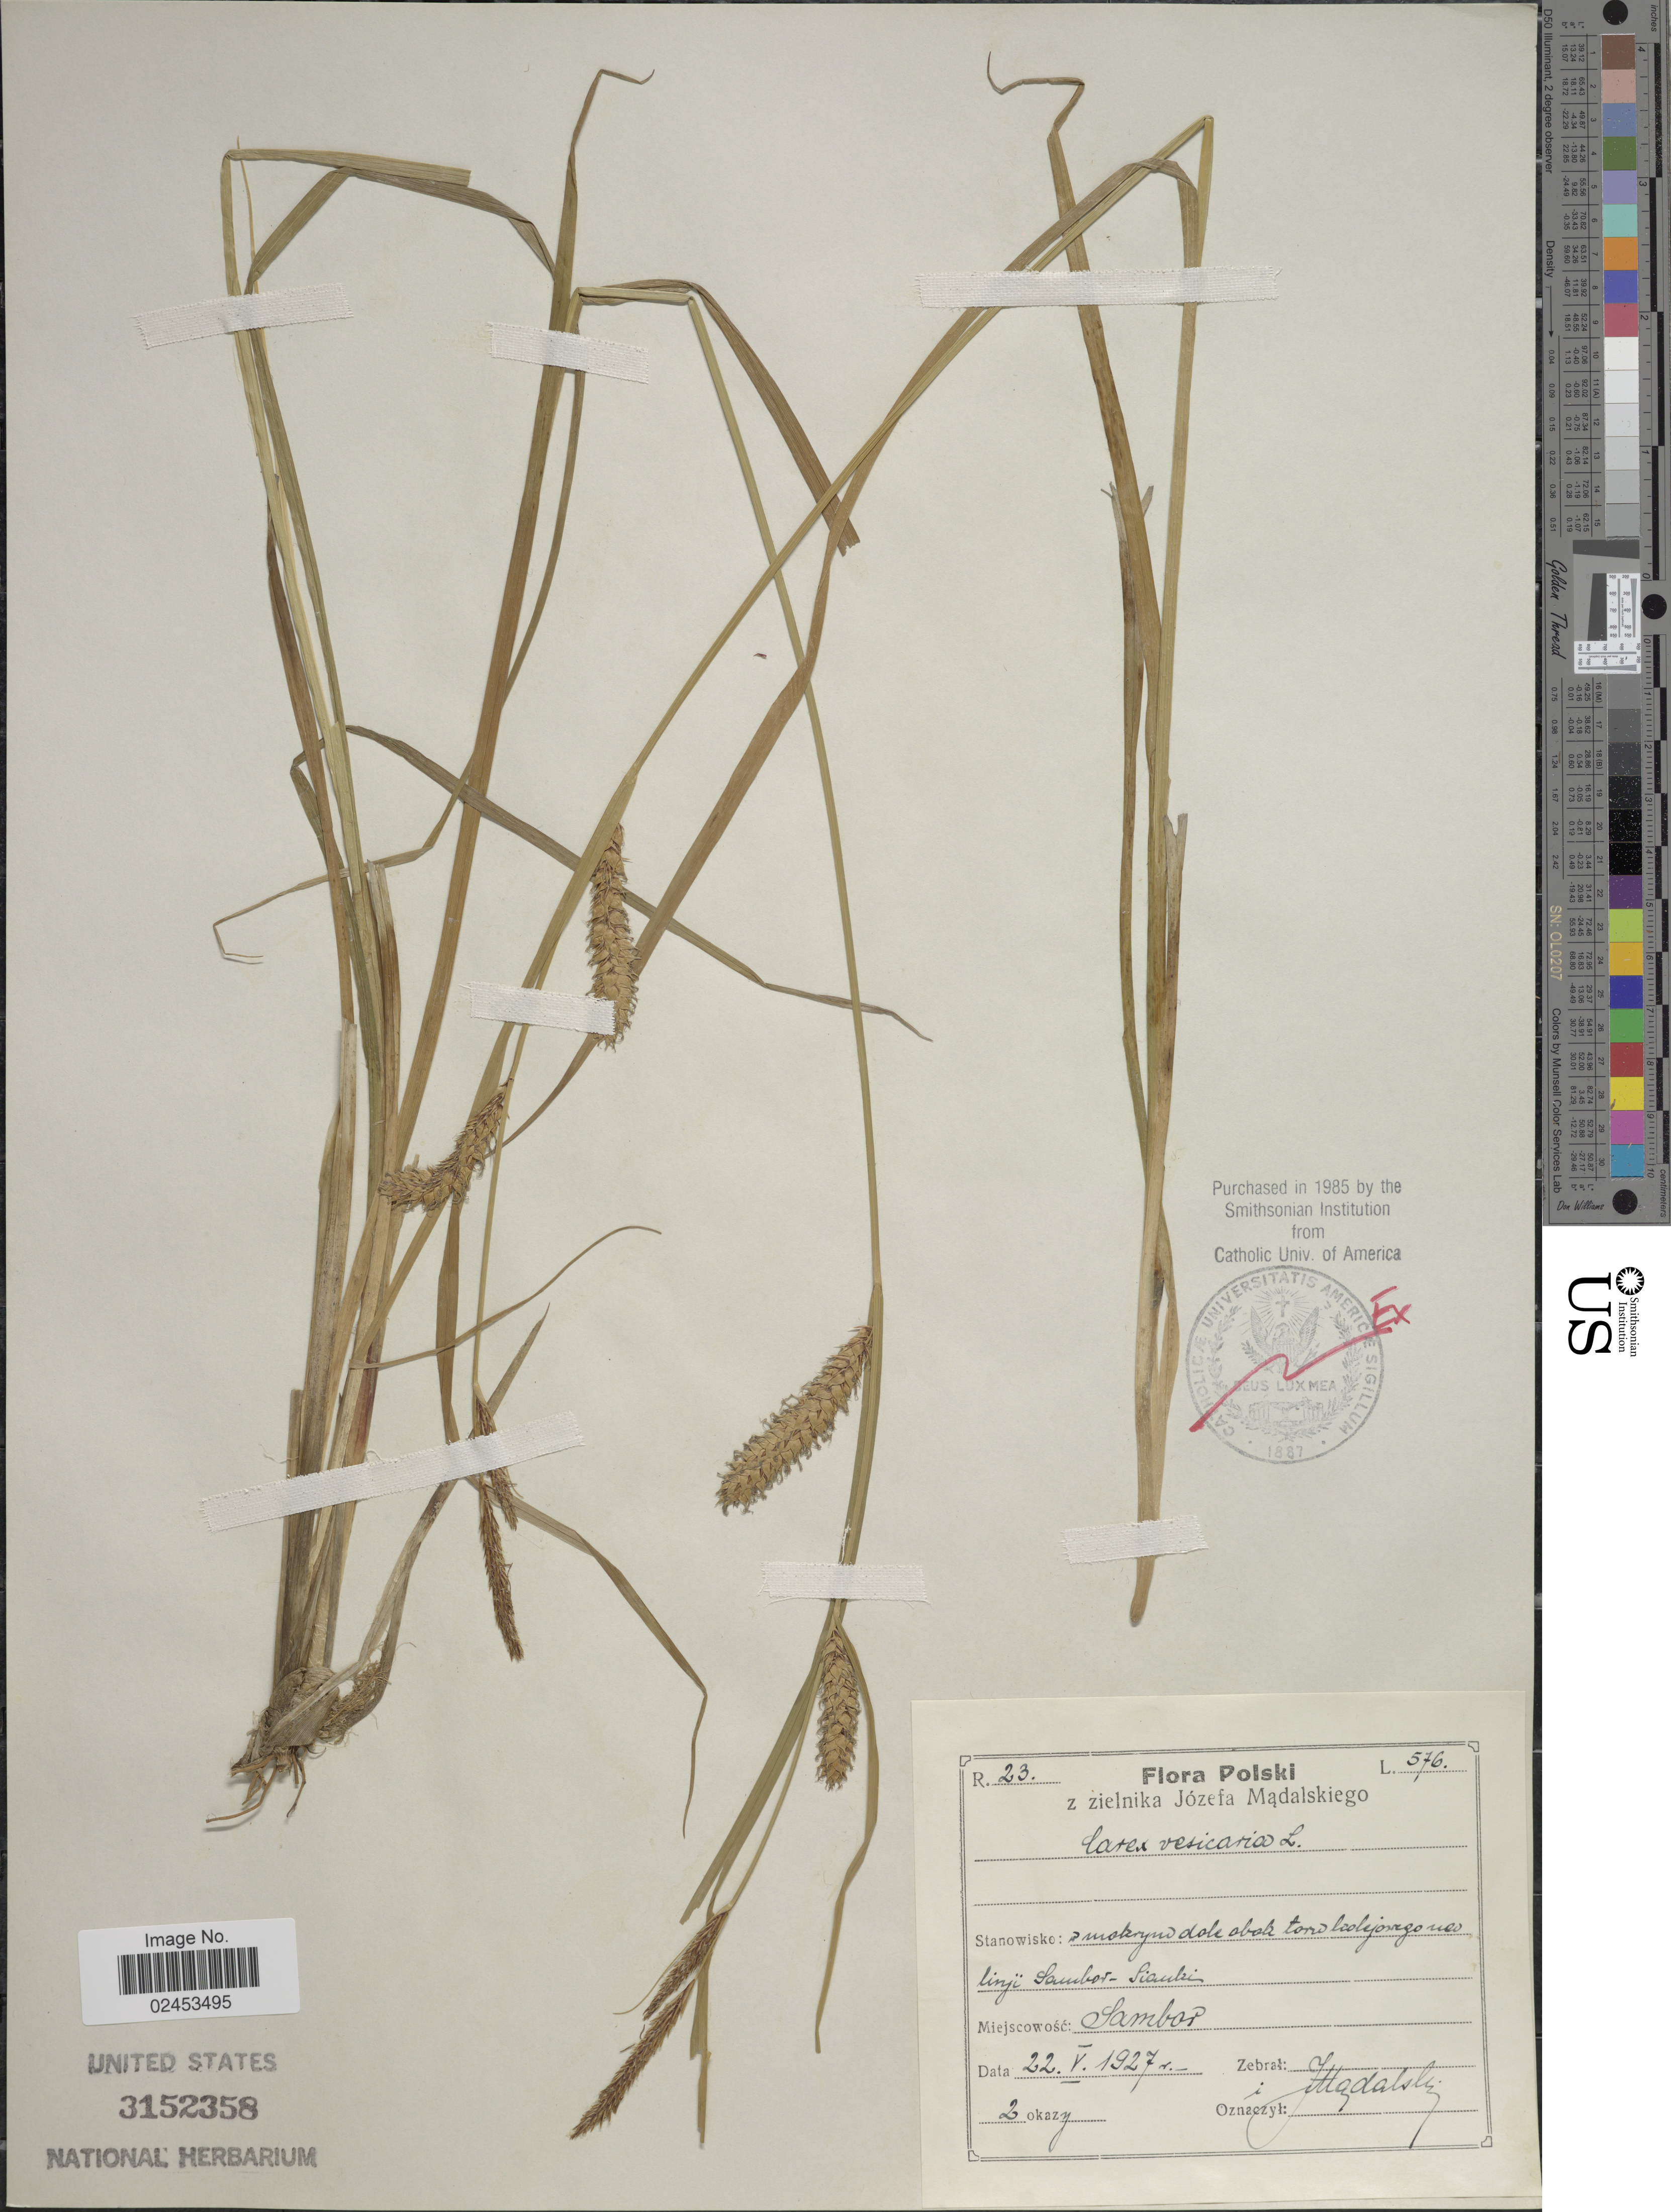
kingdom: Plantae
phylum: Tracheophyta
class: Liliopsida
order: Poales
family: Cyperaceae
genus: Carex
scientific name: Carex vesicaria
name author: L.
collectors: J. Mqdalski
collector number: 23/576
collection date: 1927-05-22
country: Poland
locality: Polski, X, Sambor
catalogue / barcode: US 3152358